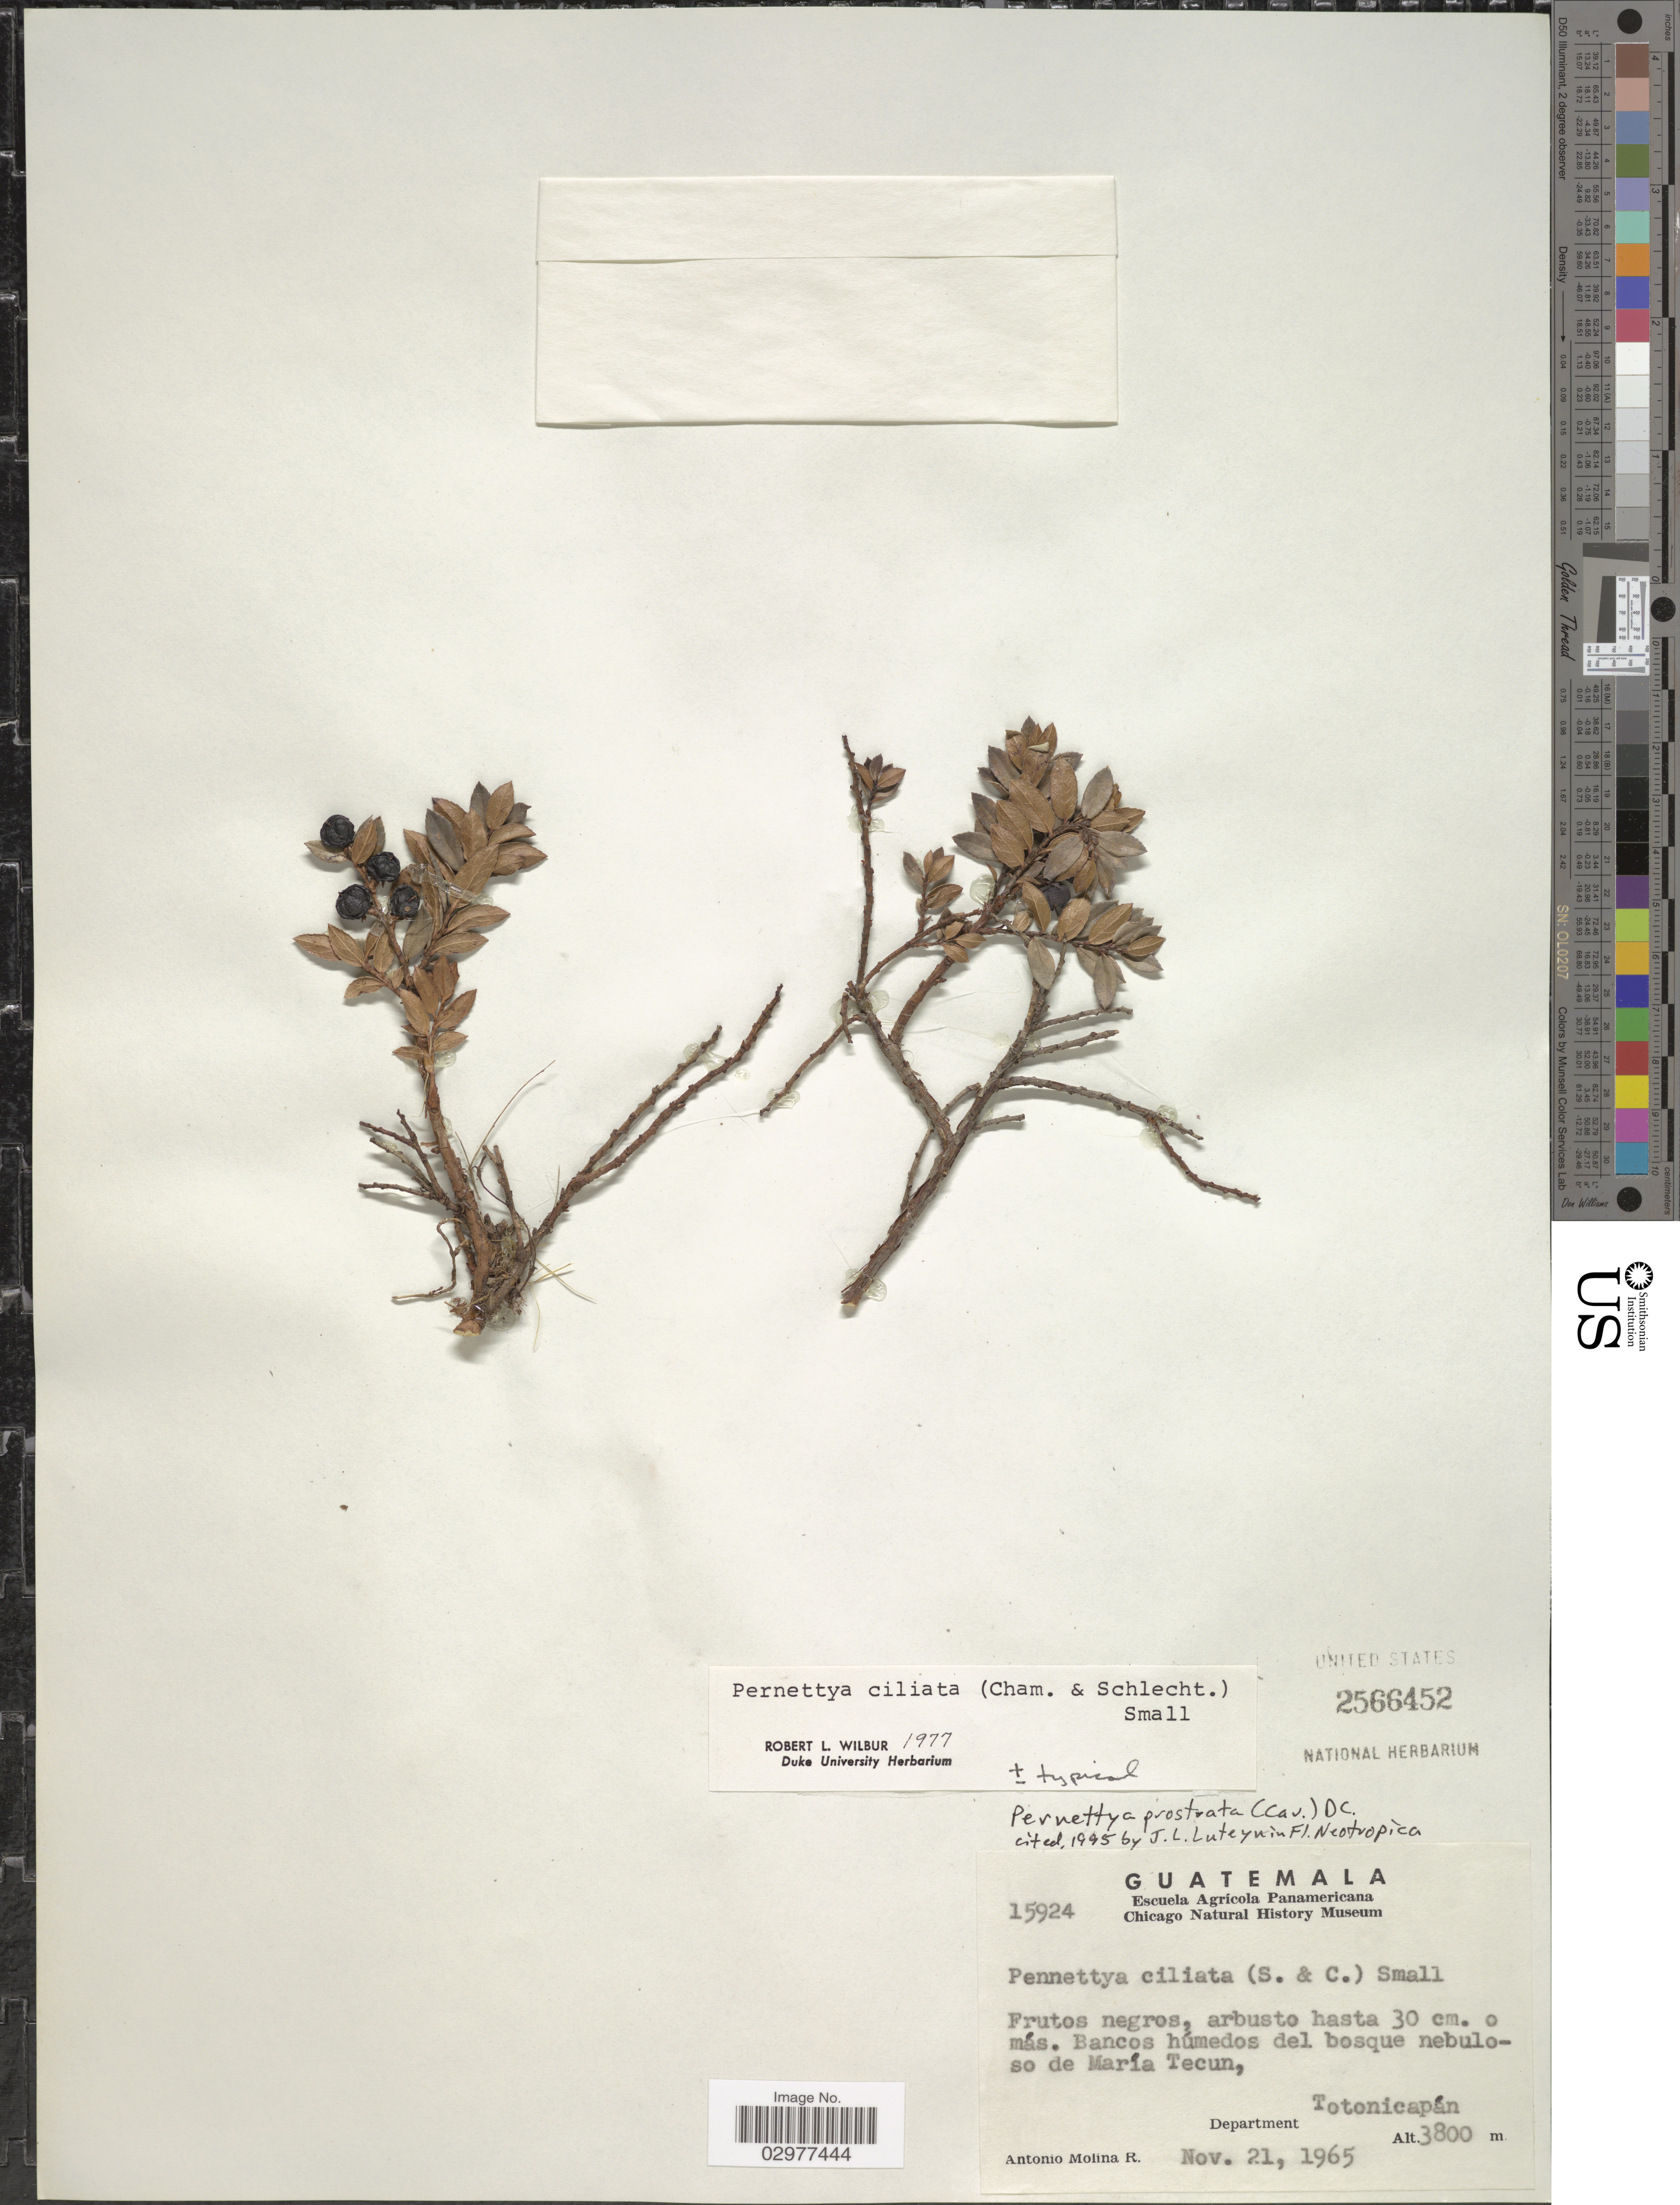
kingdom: Plantae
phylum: Tracheophyta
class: Magnoliopsida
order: Ericales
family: Ericaceae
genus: Pernettya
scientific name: Pernettya prostrata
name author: (Cav.) DC.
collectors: A. Molina R.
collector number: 15924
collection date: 1965-11-21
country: Guatemala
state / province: Totonicapan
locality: Bancos húmedos del bosque nebuloso de María Tecun, Department Totonicapán.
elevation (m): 3800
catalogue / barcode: US 2566452